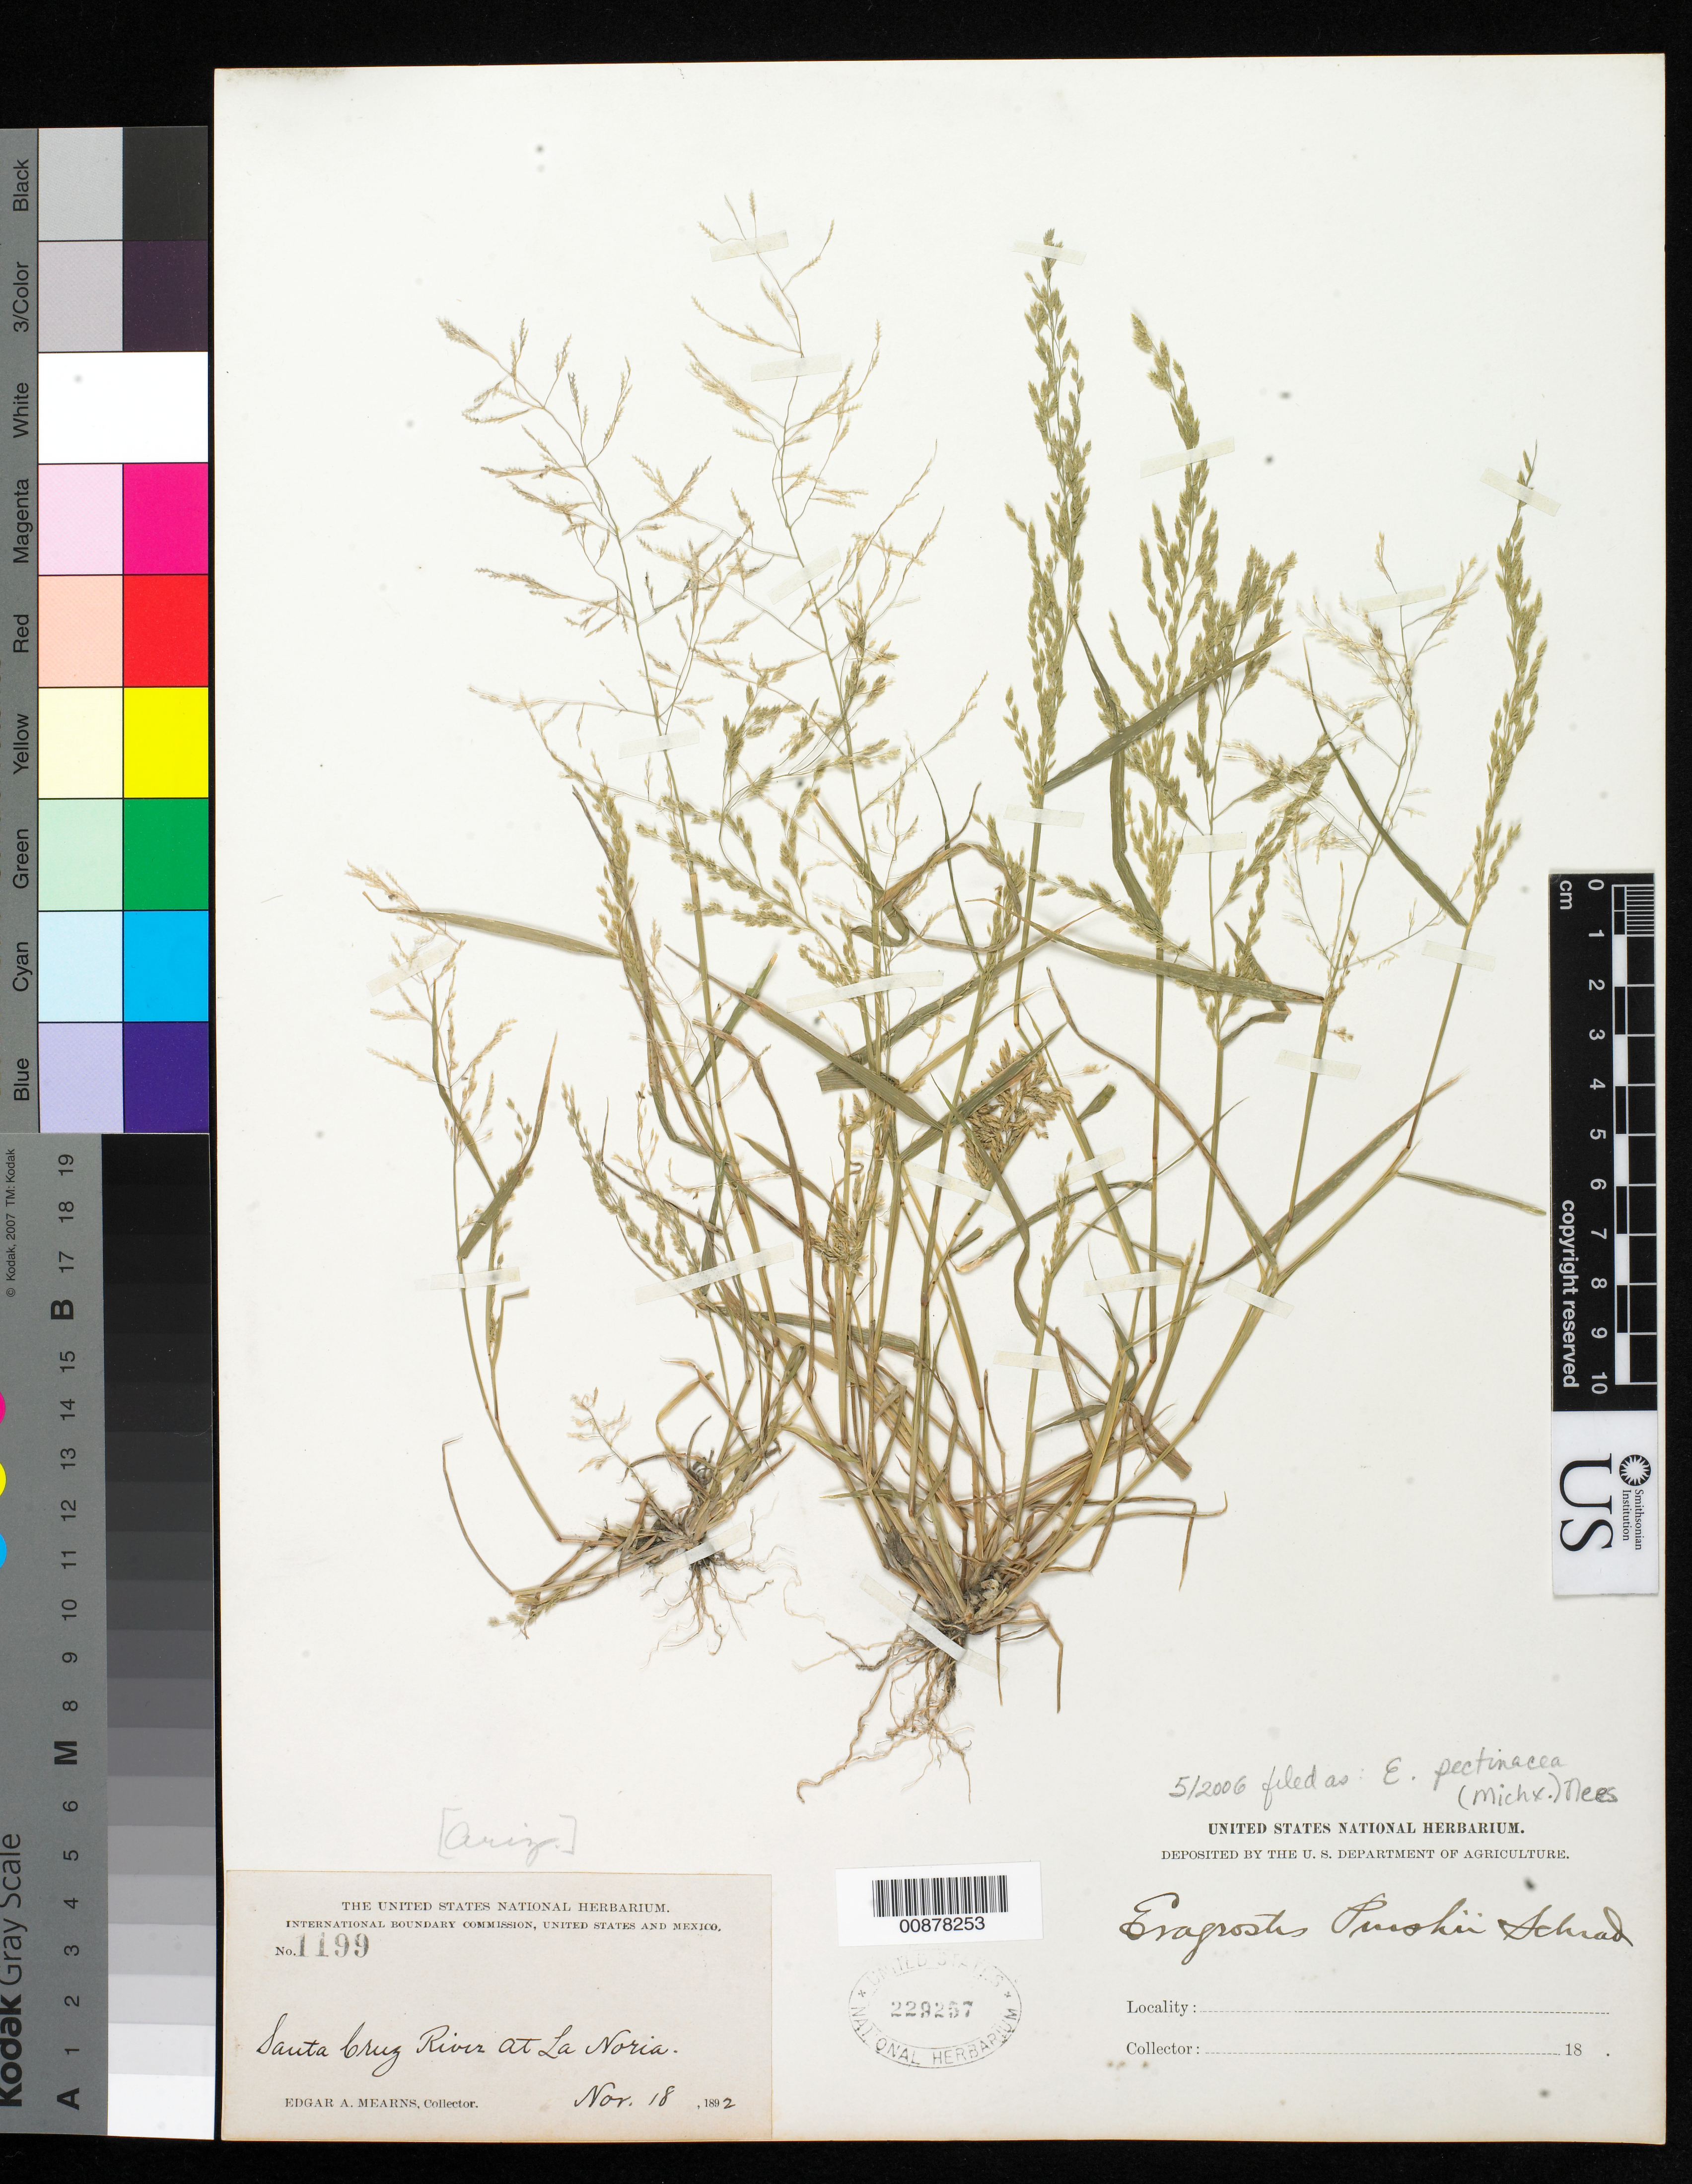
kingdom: Plantae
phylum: Tracheophyta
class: Liliopsida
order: Poales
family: Poaceae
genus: Eragrostis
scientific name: Eragrostis pectinacea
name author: (Michx.) Nees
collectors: E. A. Mearns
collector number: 1199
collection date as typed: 18 Nov 1892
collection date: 1892-11-18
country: United States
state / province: Arizona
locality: Santa Cruz River at La Noria.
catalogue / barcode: US 229257